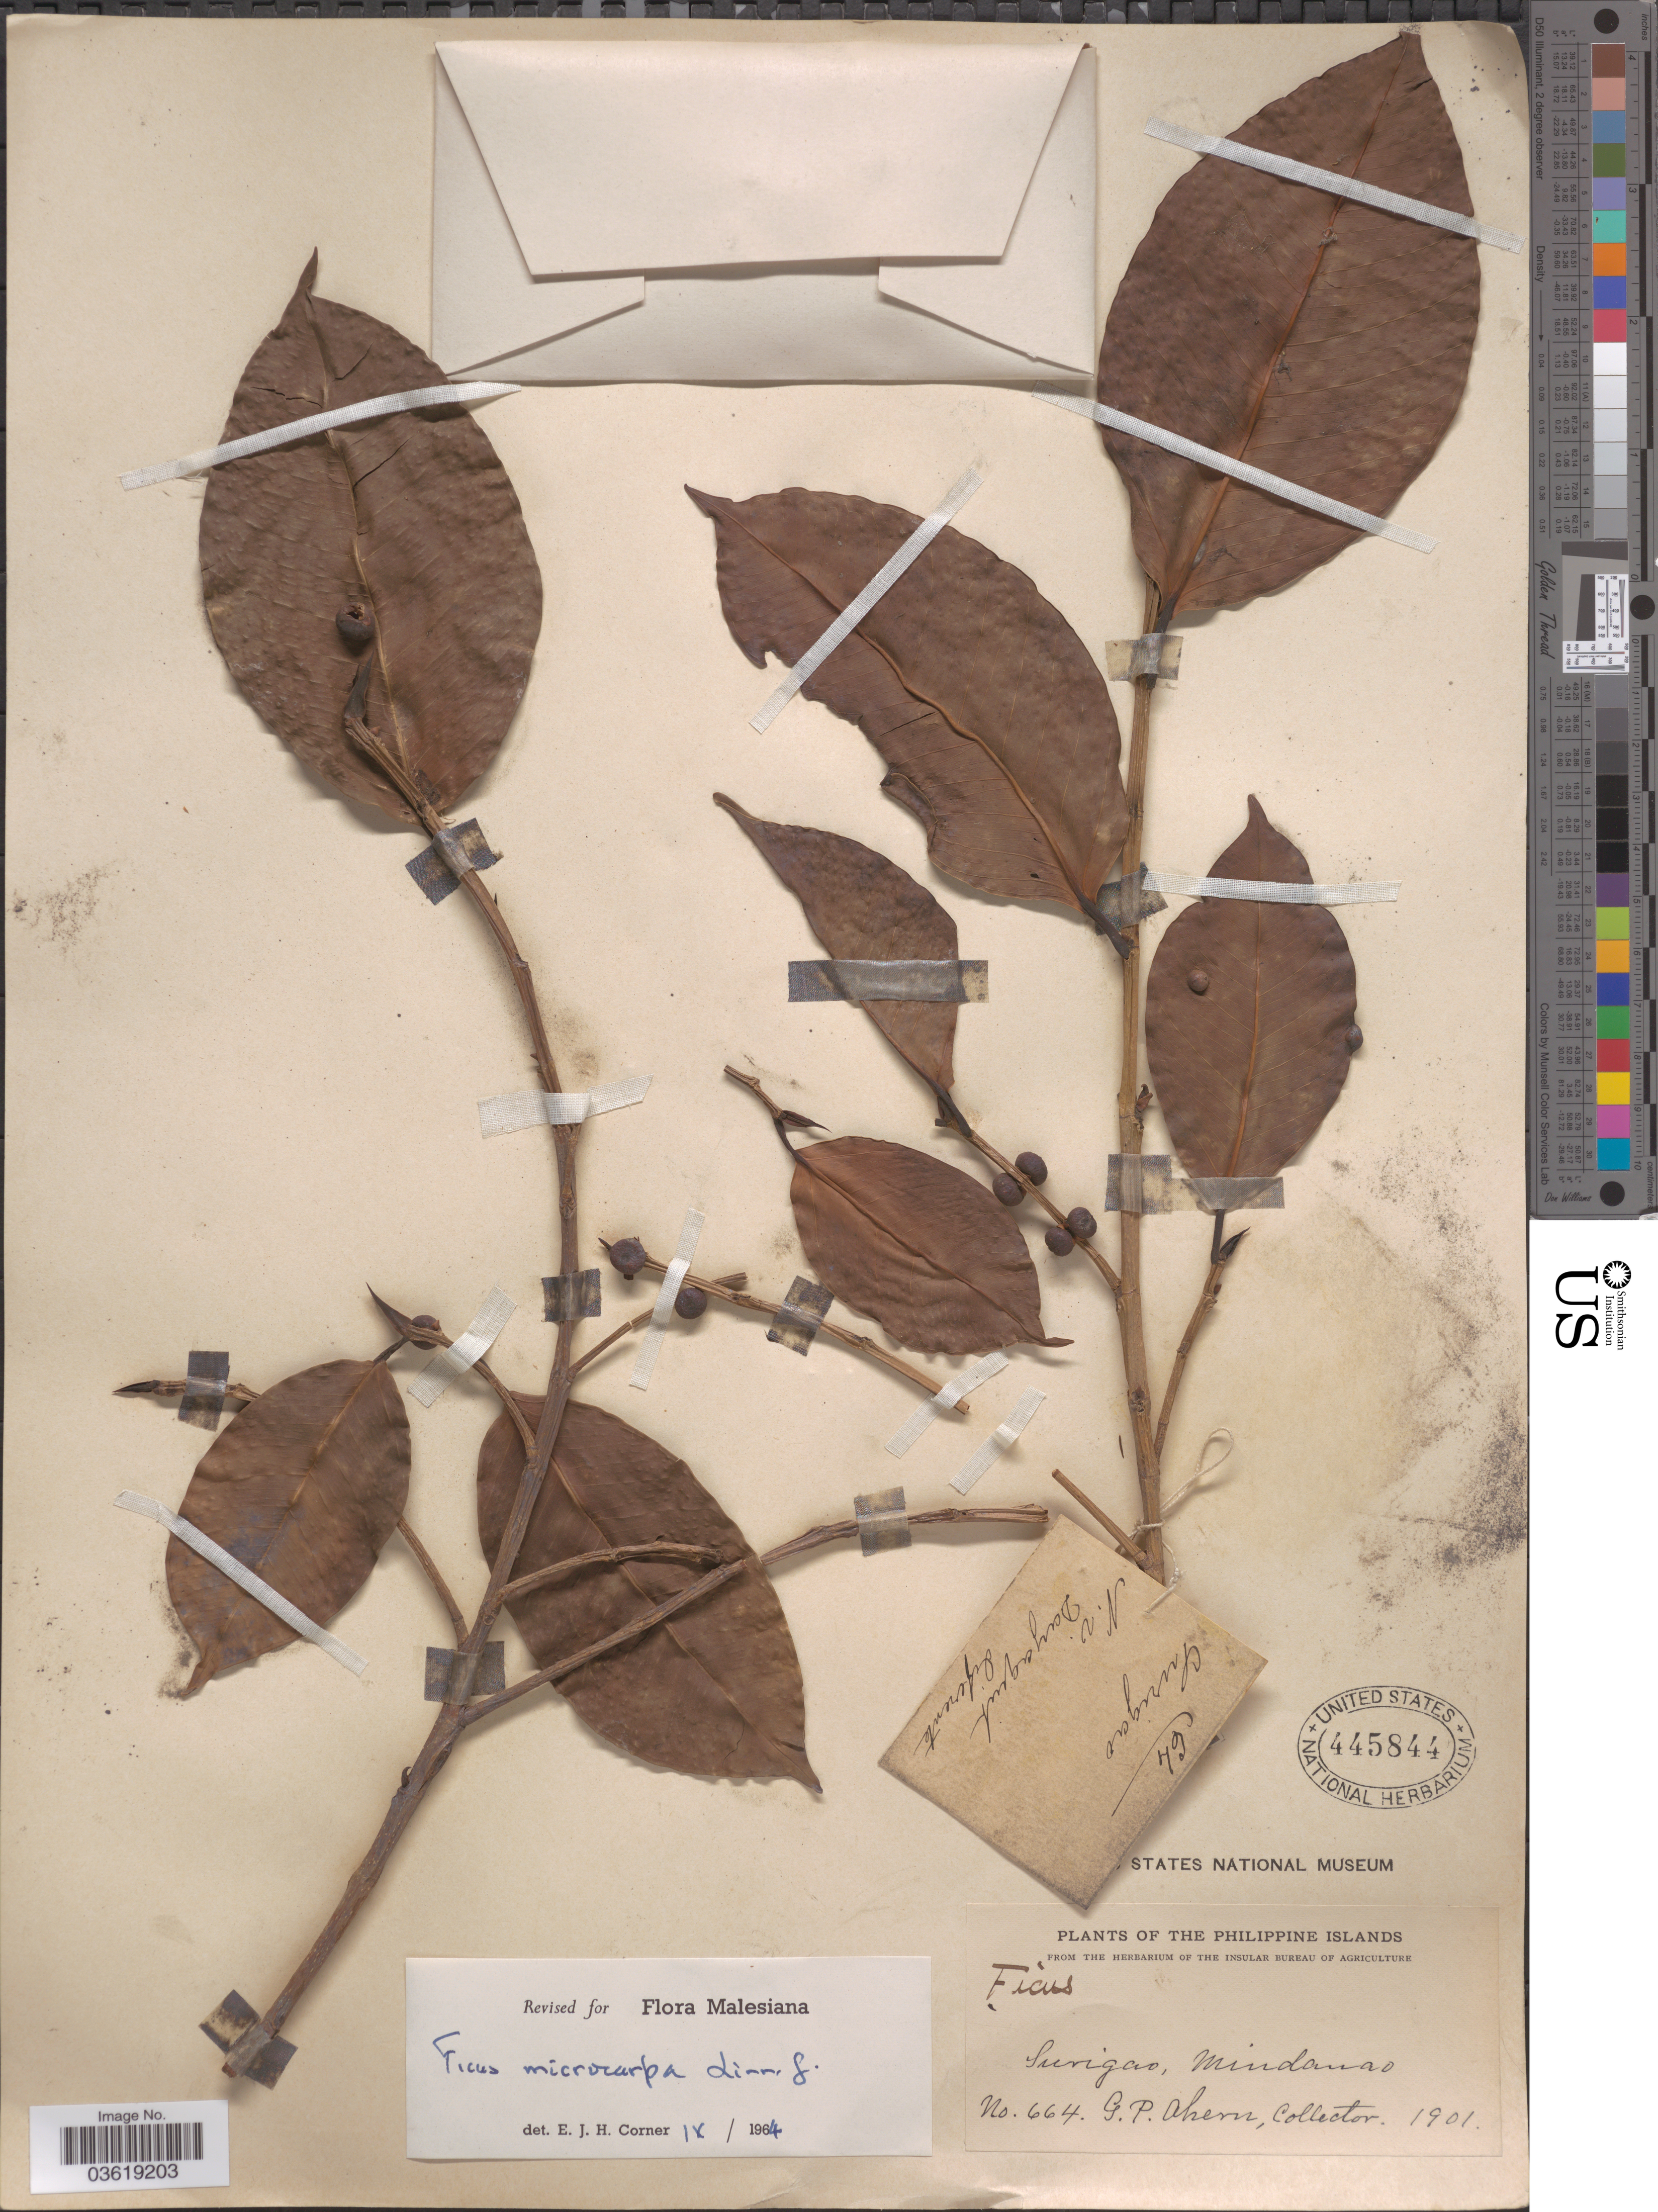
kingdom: Plantae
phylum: Tracheophyta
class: Magnoliopsida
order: Rosales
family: Moraceae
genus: Ficus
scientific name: Ficus microcarpa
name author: L. f.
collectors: G. Ahern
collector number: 664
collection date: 1901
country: Philippines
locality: The Philippine Islands. Surigao, Mindanao.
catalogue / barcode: US 445844